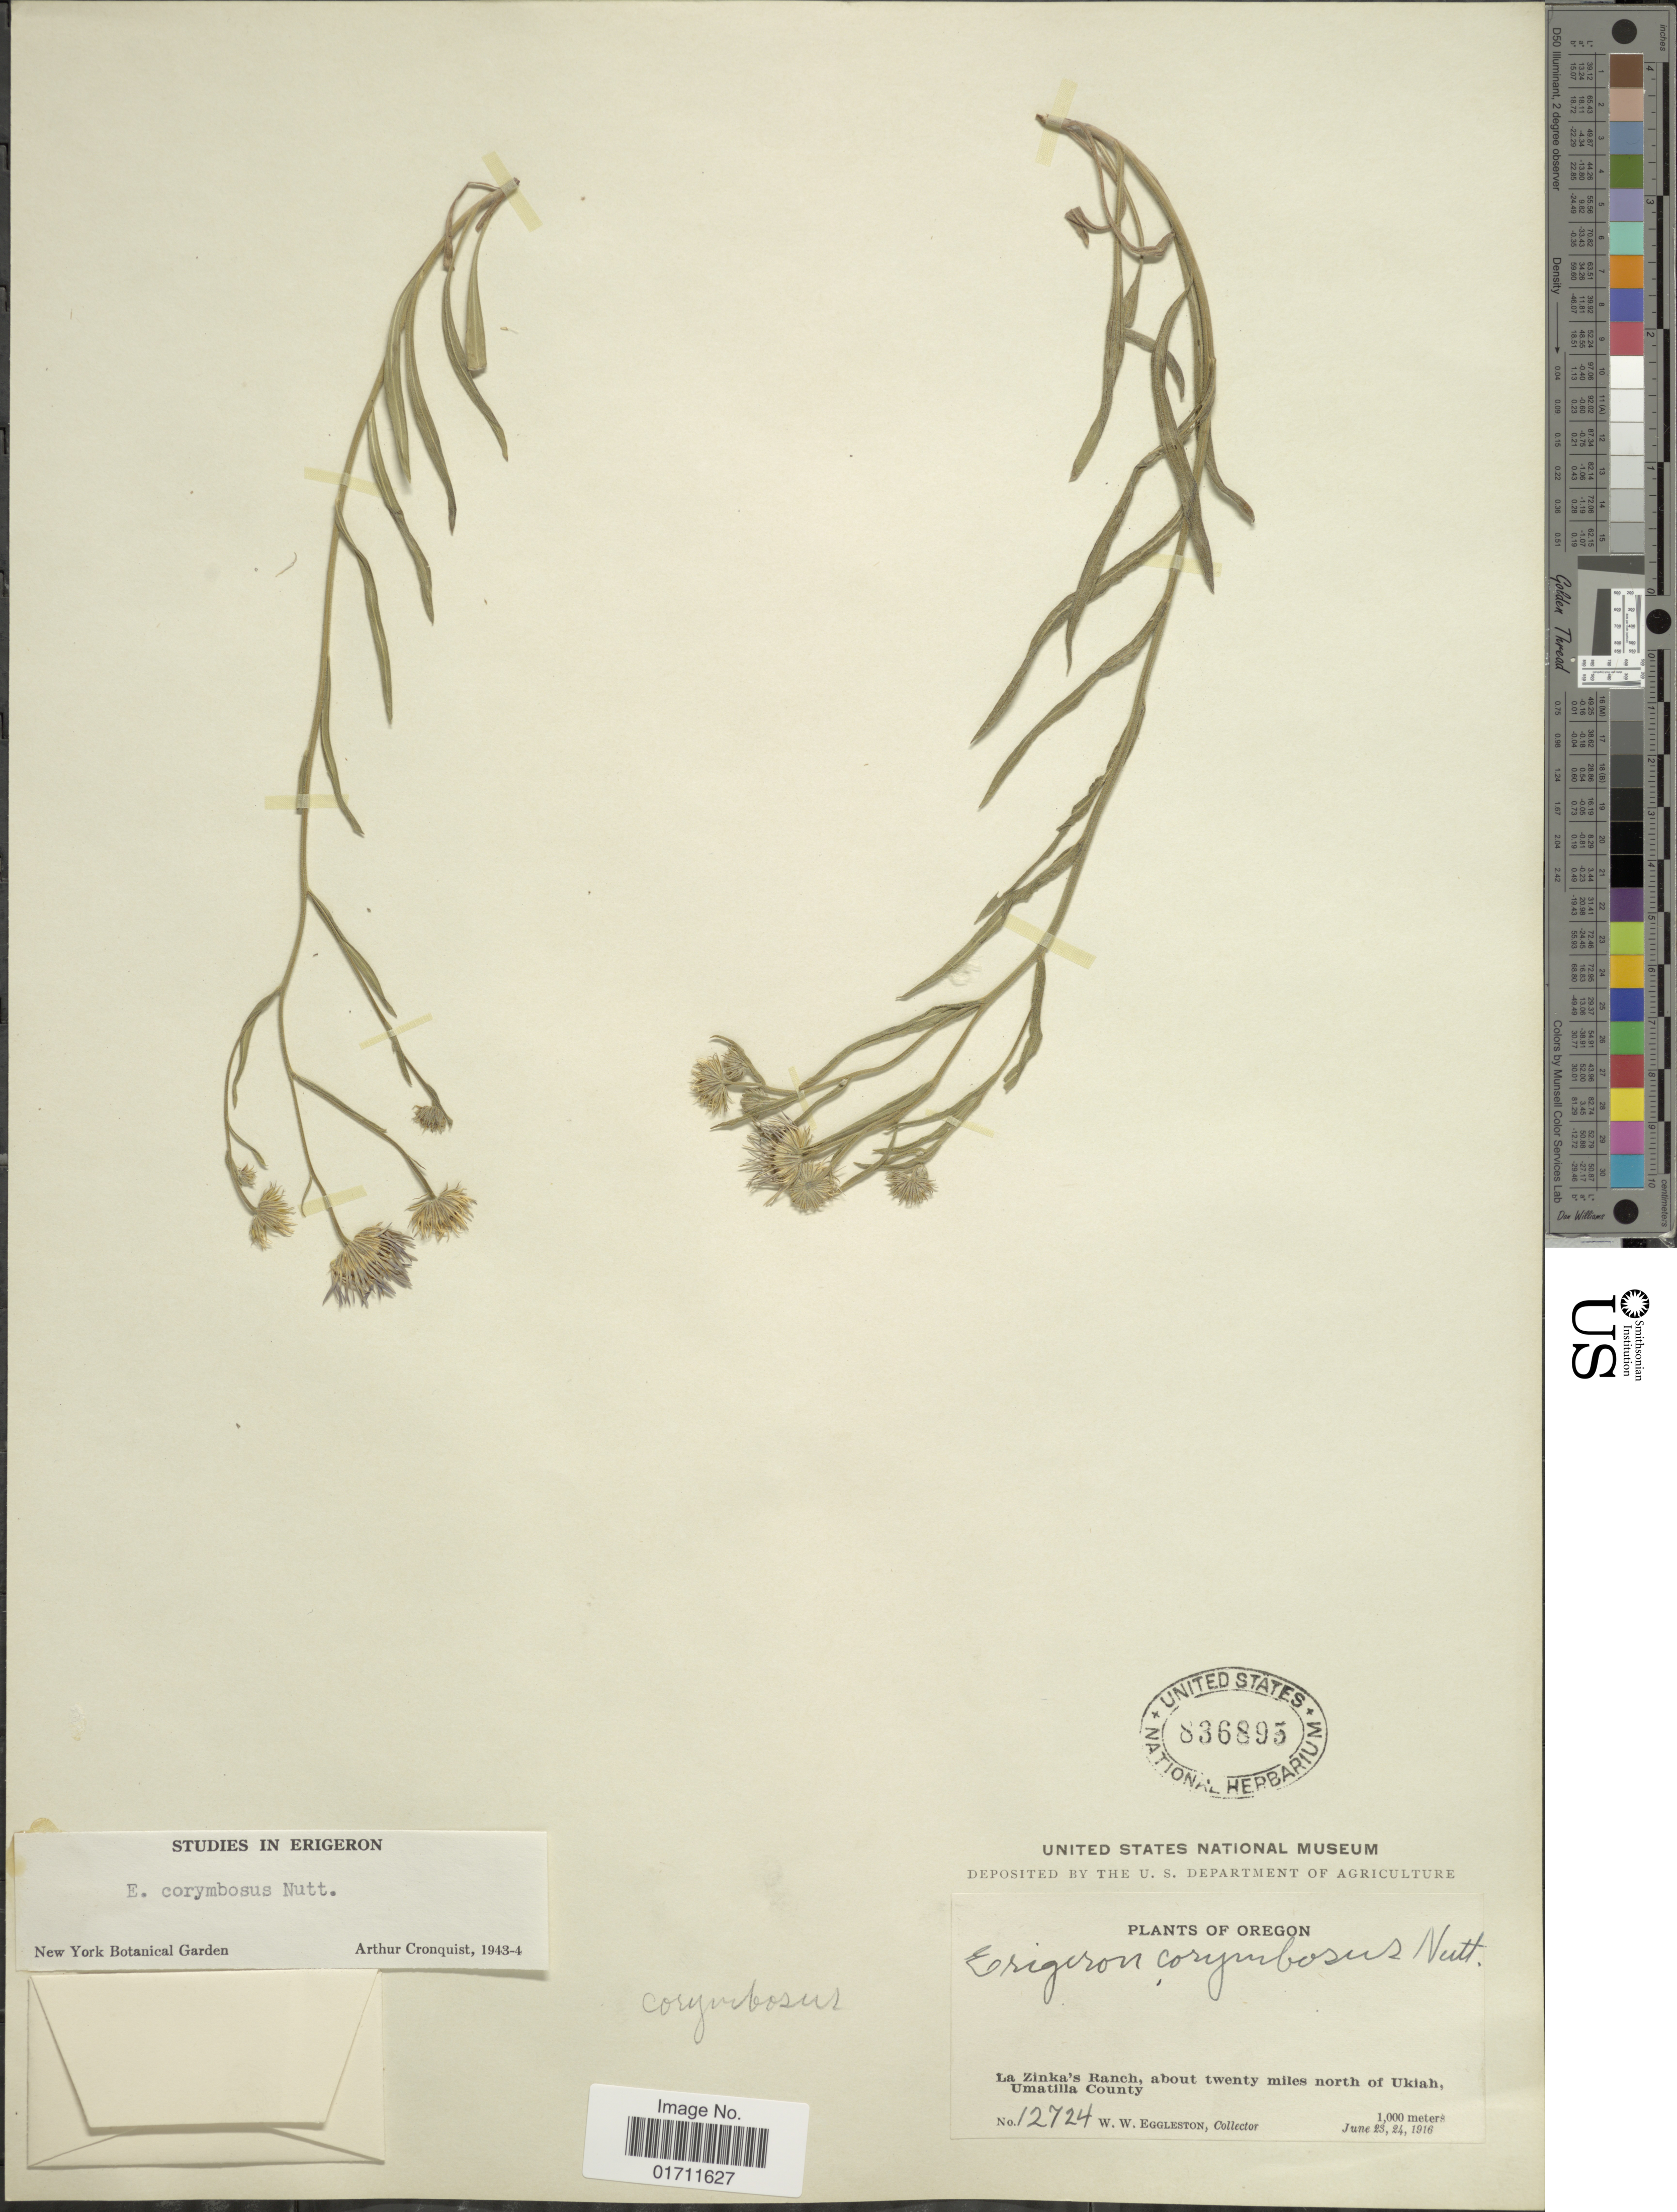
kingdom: Plantae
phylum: Tracheophyta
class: Magnoliopsida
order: Asterales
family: Asteraceae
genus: Erigeron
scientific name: Erigeron corymbosus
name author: Nutt.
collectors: W. W. Eggleston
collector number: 12724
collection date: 1916-06-23/1916-06-24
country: United States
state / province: Oregon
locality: La Zinka's Ranch, about twenty miles north of Ukiah, Umatilla County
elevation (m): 1000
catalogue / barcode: US 836895